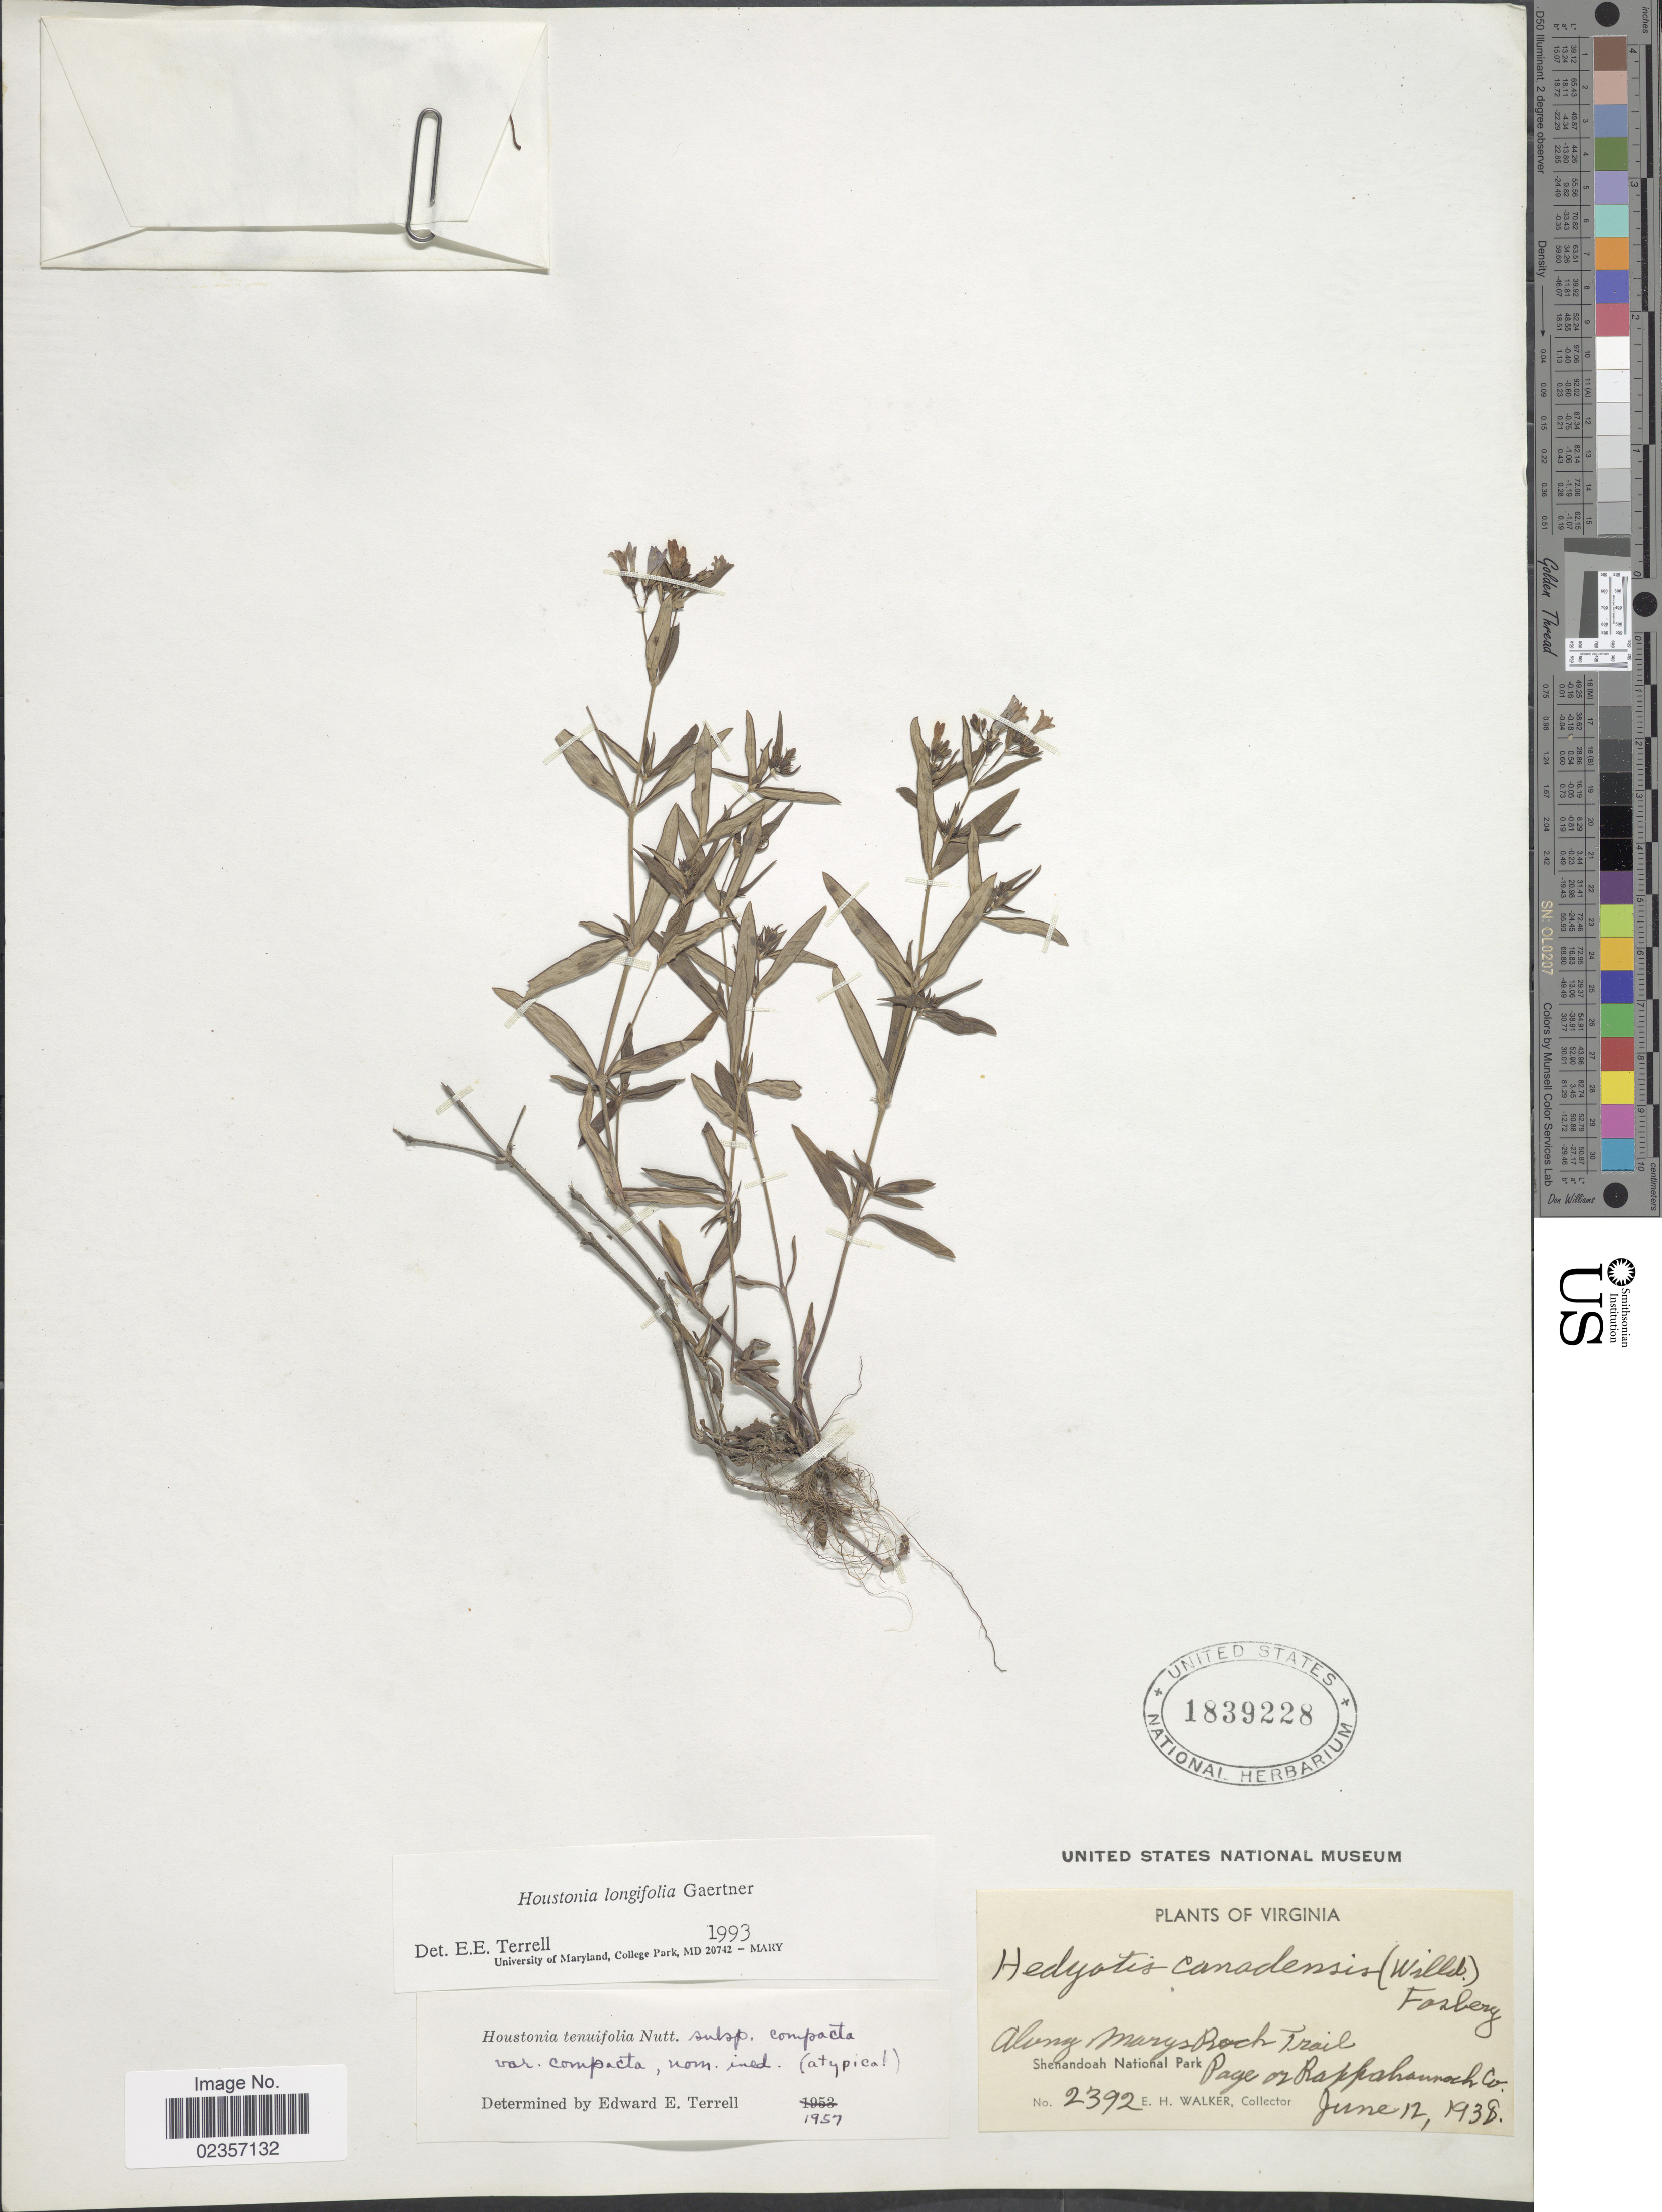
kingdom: Plantae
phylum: Tracheophyta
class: Magnoliopsida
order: Gentianales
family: Rubiaceae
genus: Houstonia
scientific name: Houstonia longifolia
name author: Gaertn.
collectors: E. H. Walker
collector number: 2392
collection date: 1938-06-12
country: United States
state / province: Virginia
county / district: Page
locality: Along Marys Rock Trail, Shenandoah National Park, Page or Rappahannock Co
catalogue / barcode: US 1839228